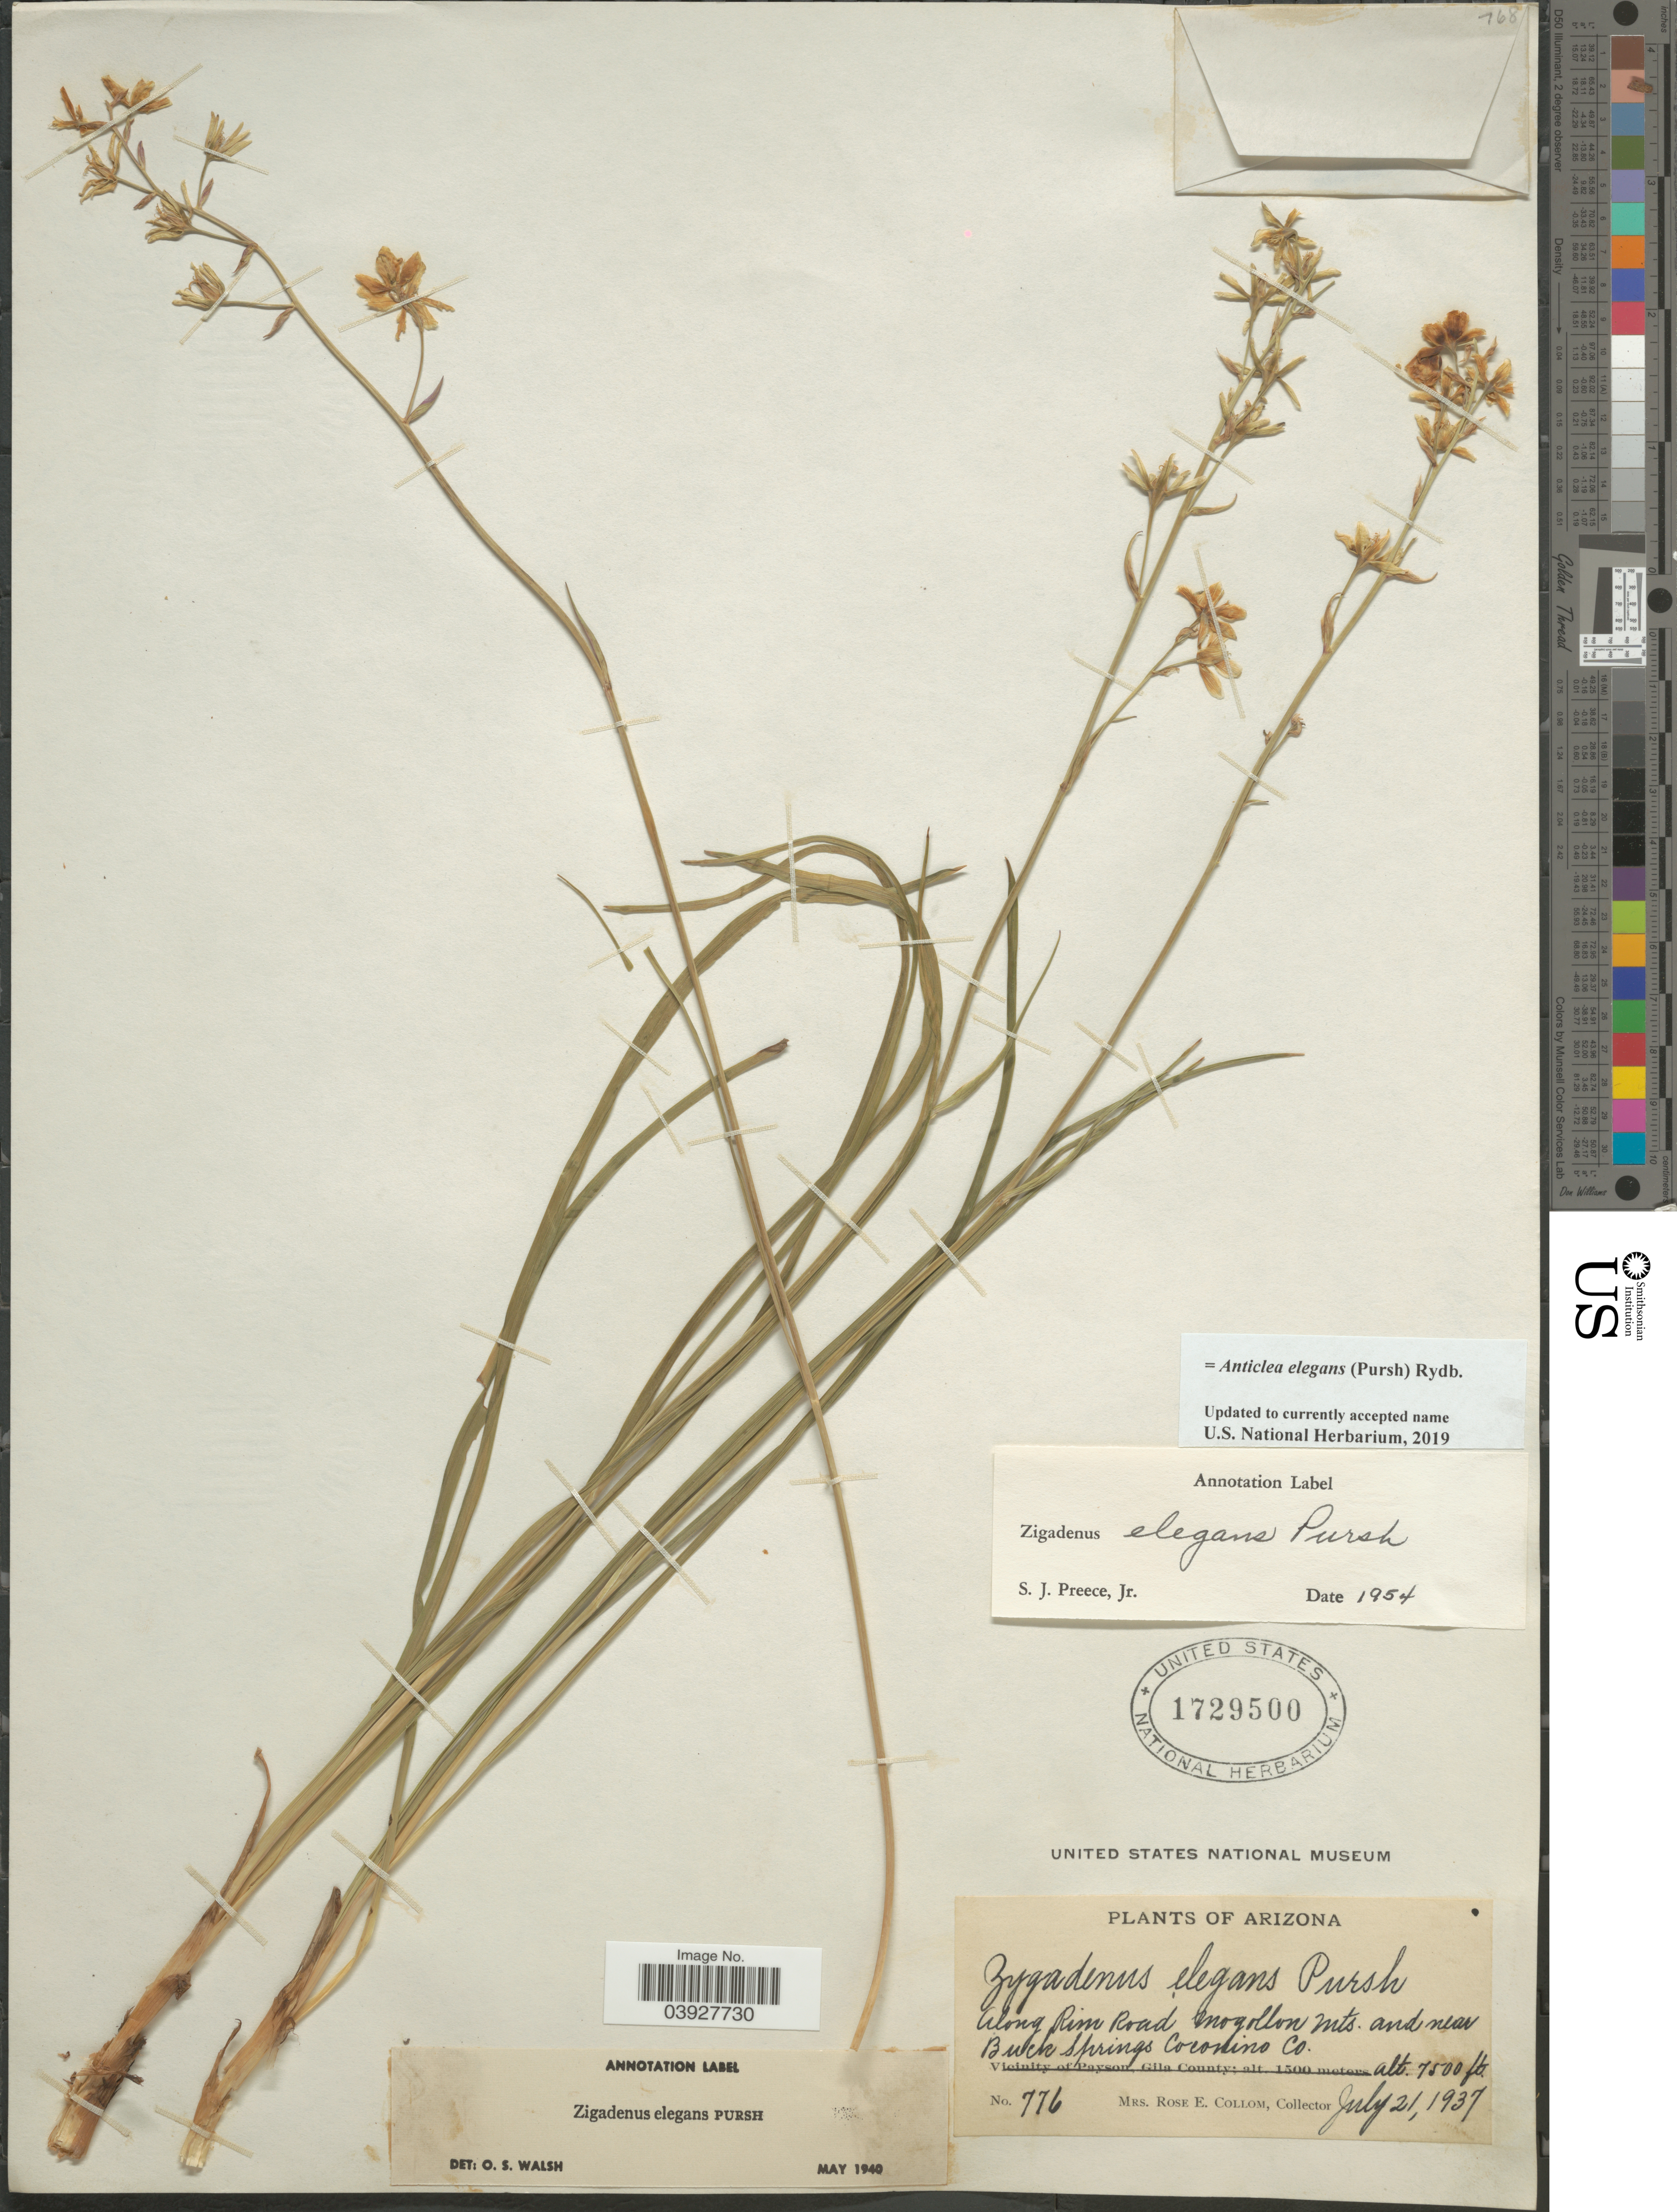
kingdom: Plantae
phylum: Tracheophyta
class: Liliopsida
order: Liliales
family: Melanthiaceae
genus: Anticlea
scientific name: Anticlea elegans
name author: (Pursh) Rydb.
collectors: R. E. Collom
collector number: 776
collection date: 1937-07-21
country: United States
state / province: Arizona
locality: Along Rim Road Mogollon Mts. and near Buck Springs Coconino Co.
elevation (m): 2286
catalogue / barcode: US 1729500